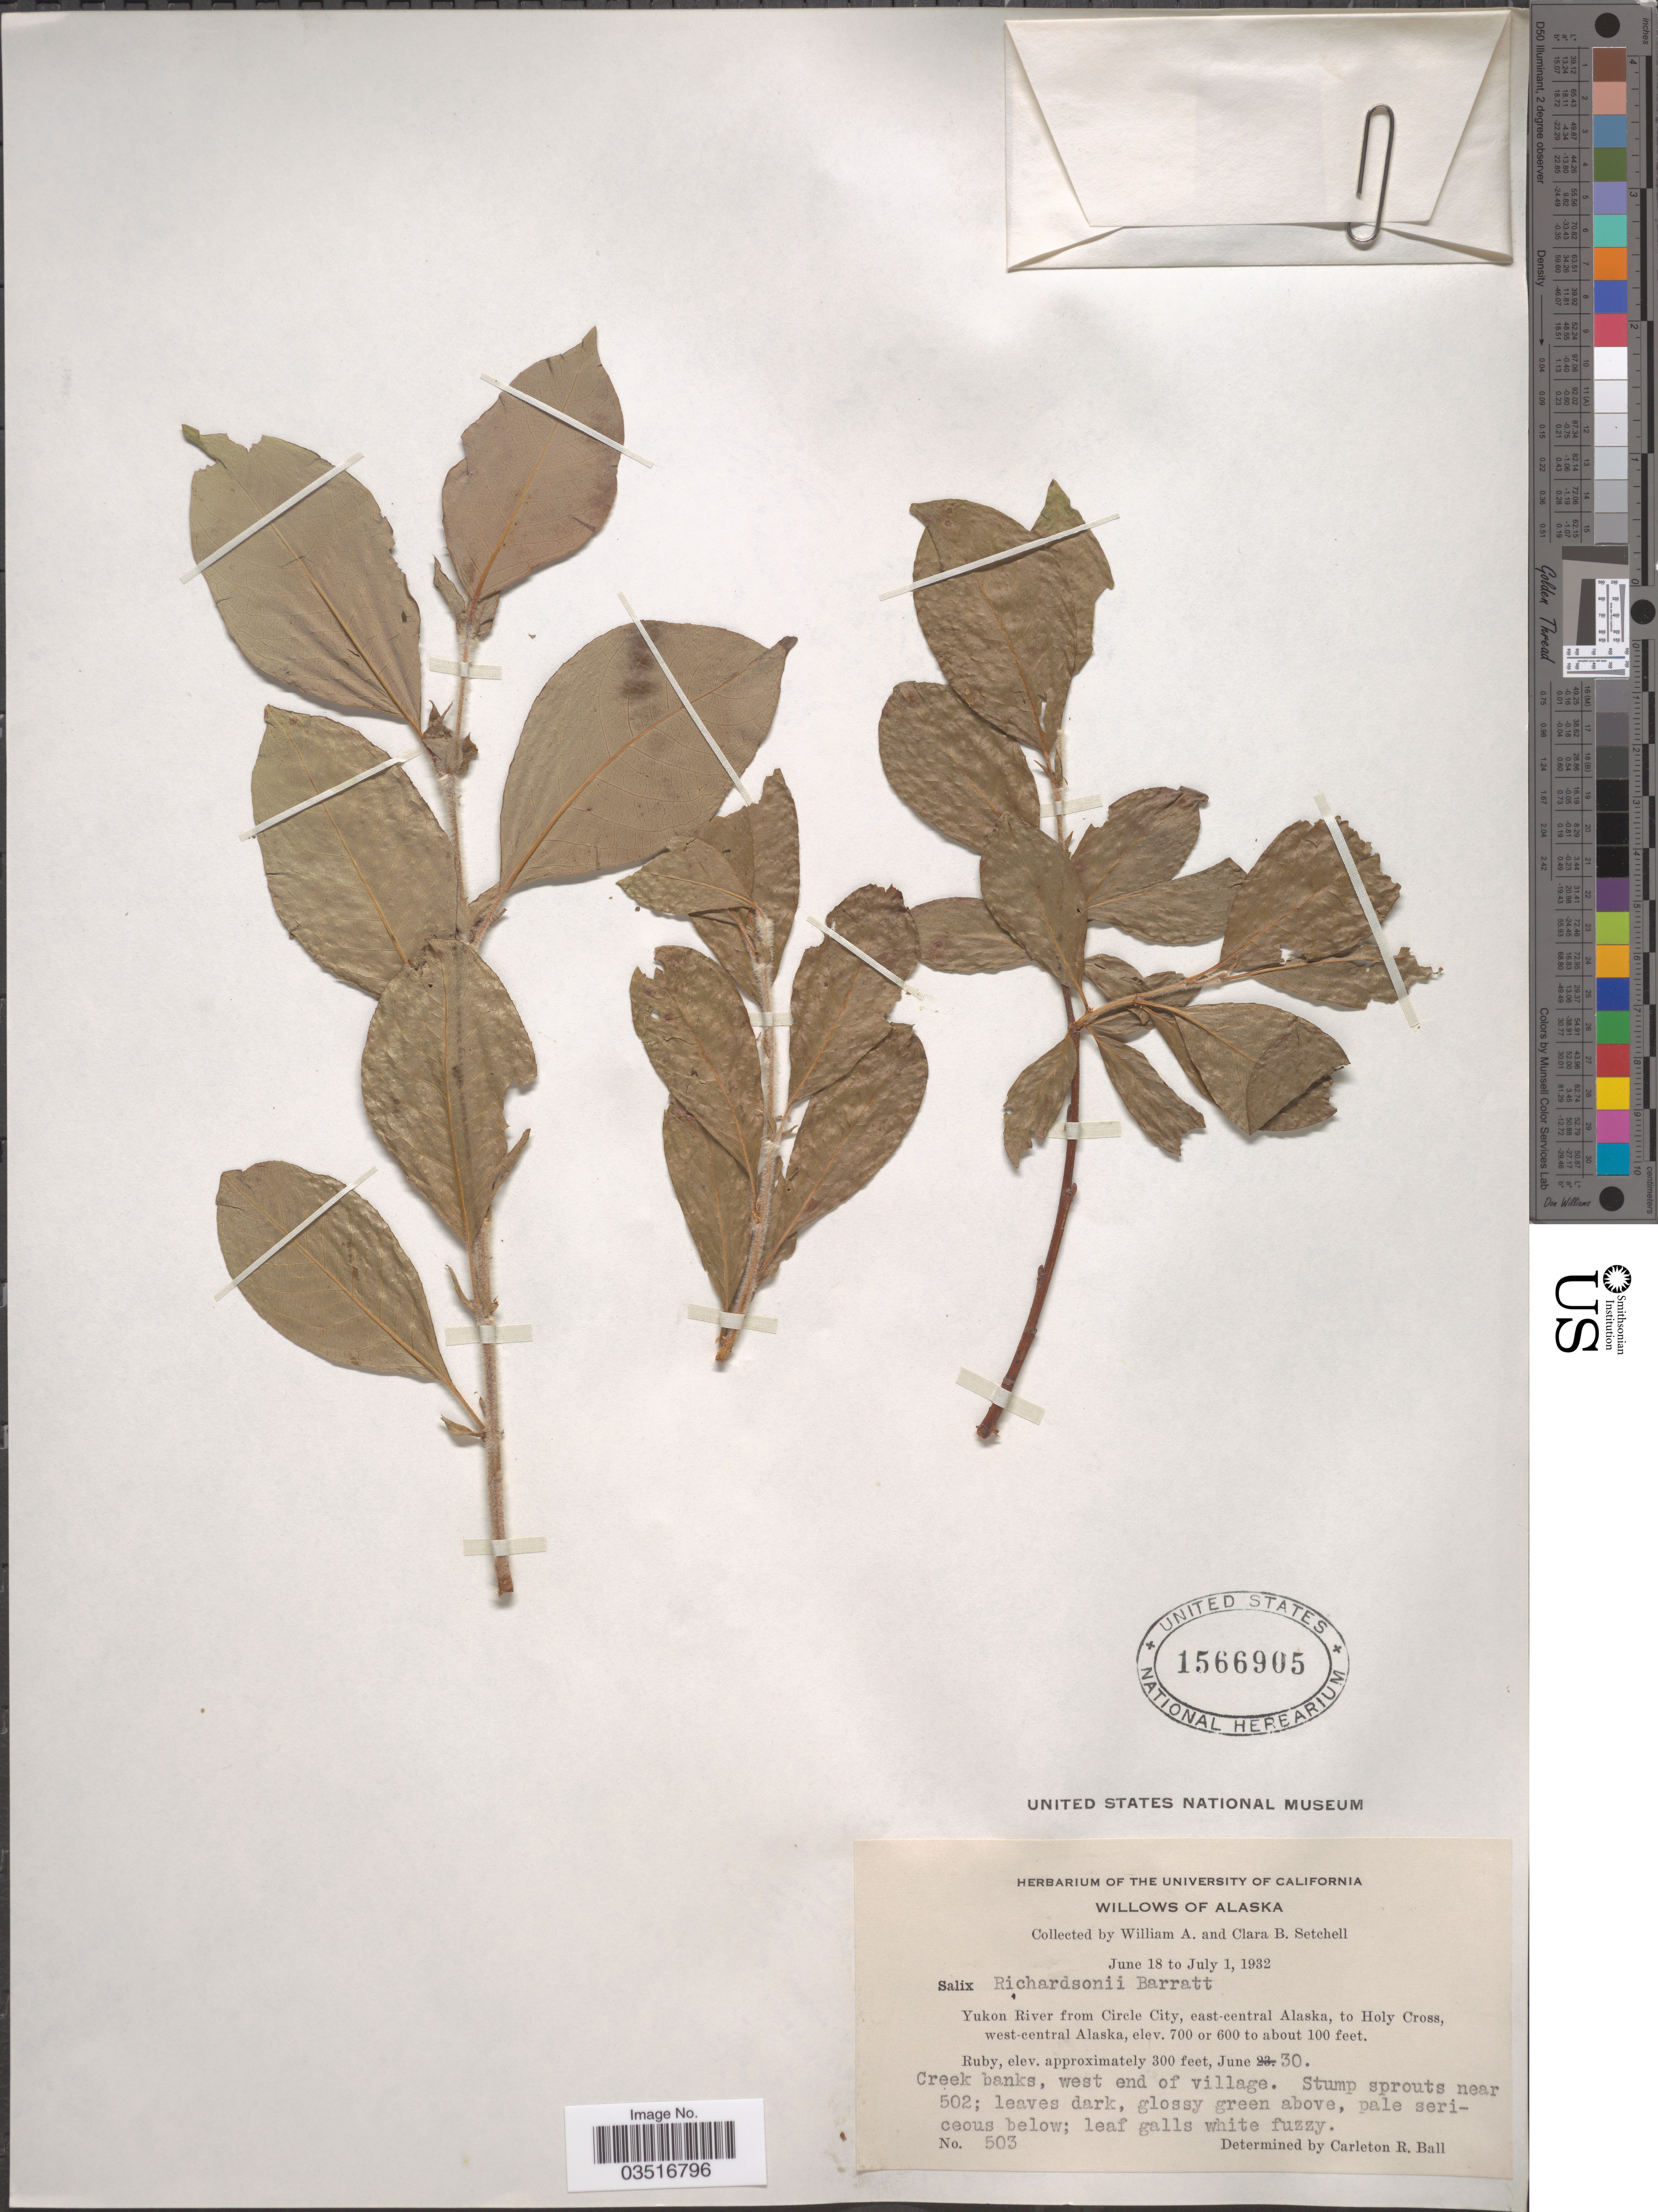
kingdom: Plantae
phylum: Tracheophyta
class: Magnoliopsida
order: Malpighiales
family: Salicaceae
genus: Salix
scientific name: Salix richardsonii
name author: Hook.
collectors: W. Setchell & C. B. Setchell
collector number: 503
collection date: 1932-06-30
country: United States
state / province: Alaska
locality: Yukon River from Circle City, east-central Alaska, to Holy Cross, west-central Alaska. Ruby. Creek banks, west end of village.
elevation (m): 91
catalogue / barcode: US 1566905